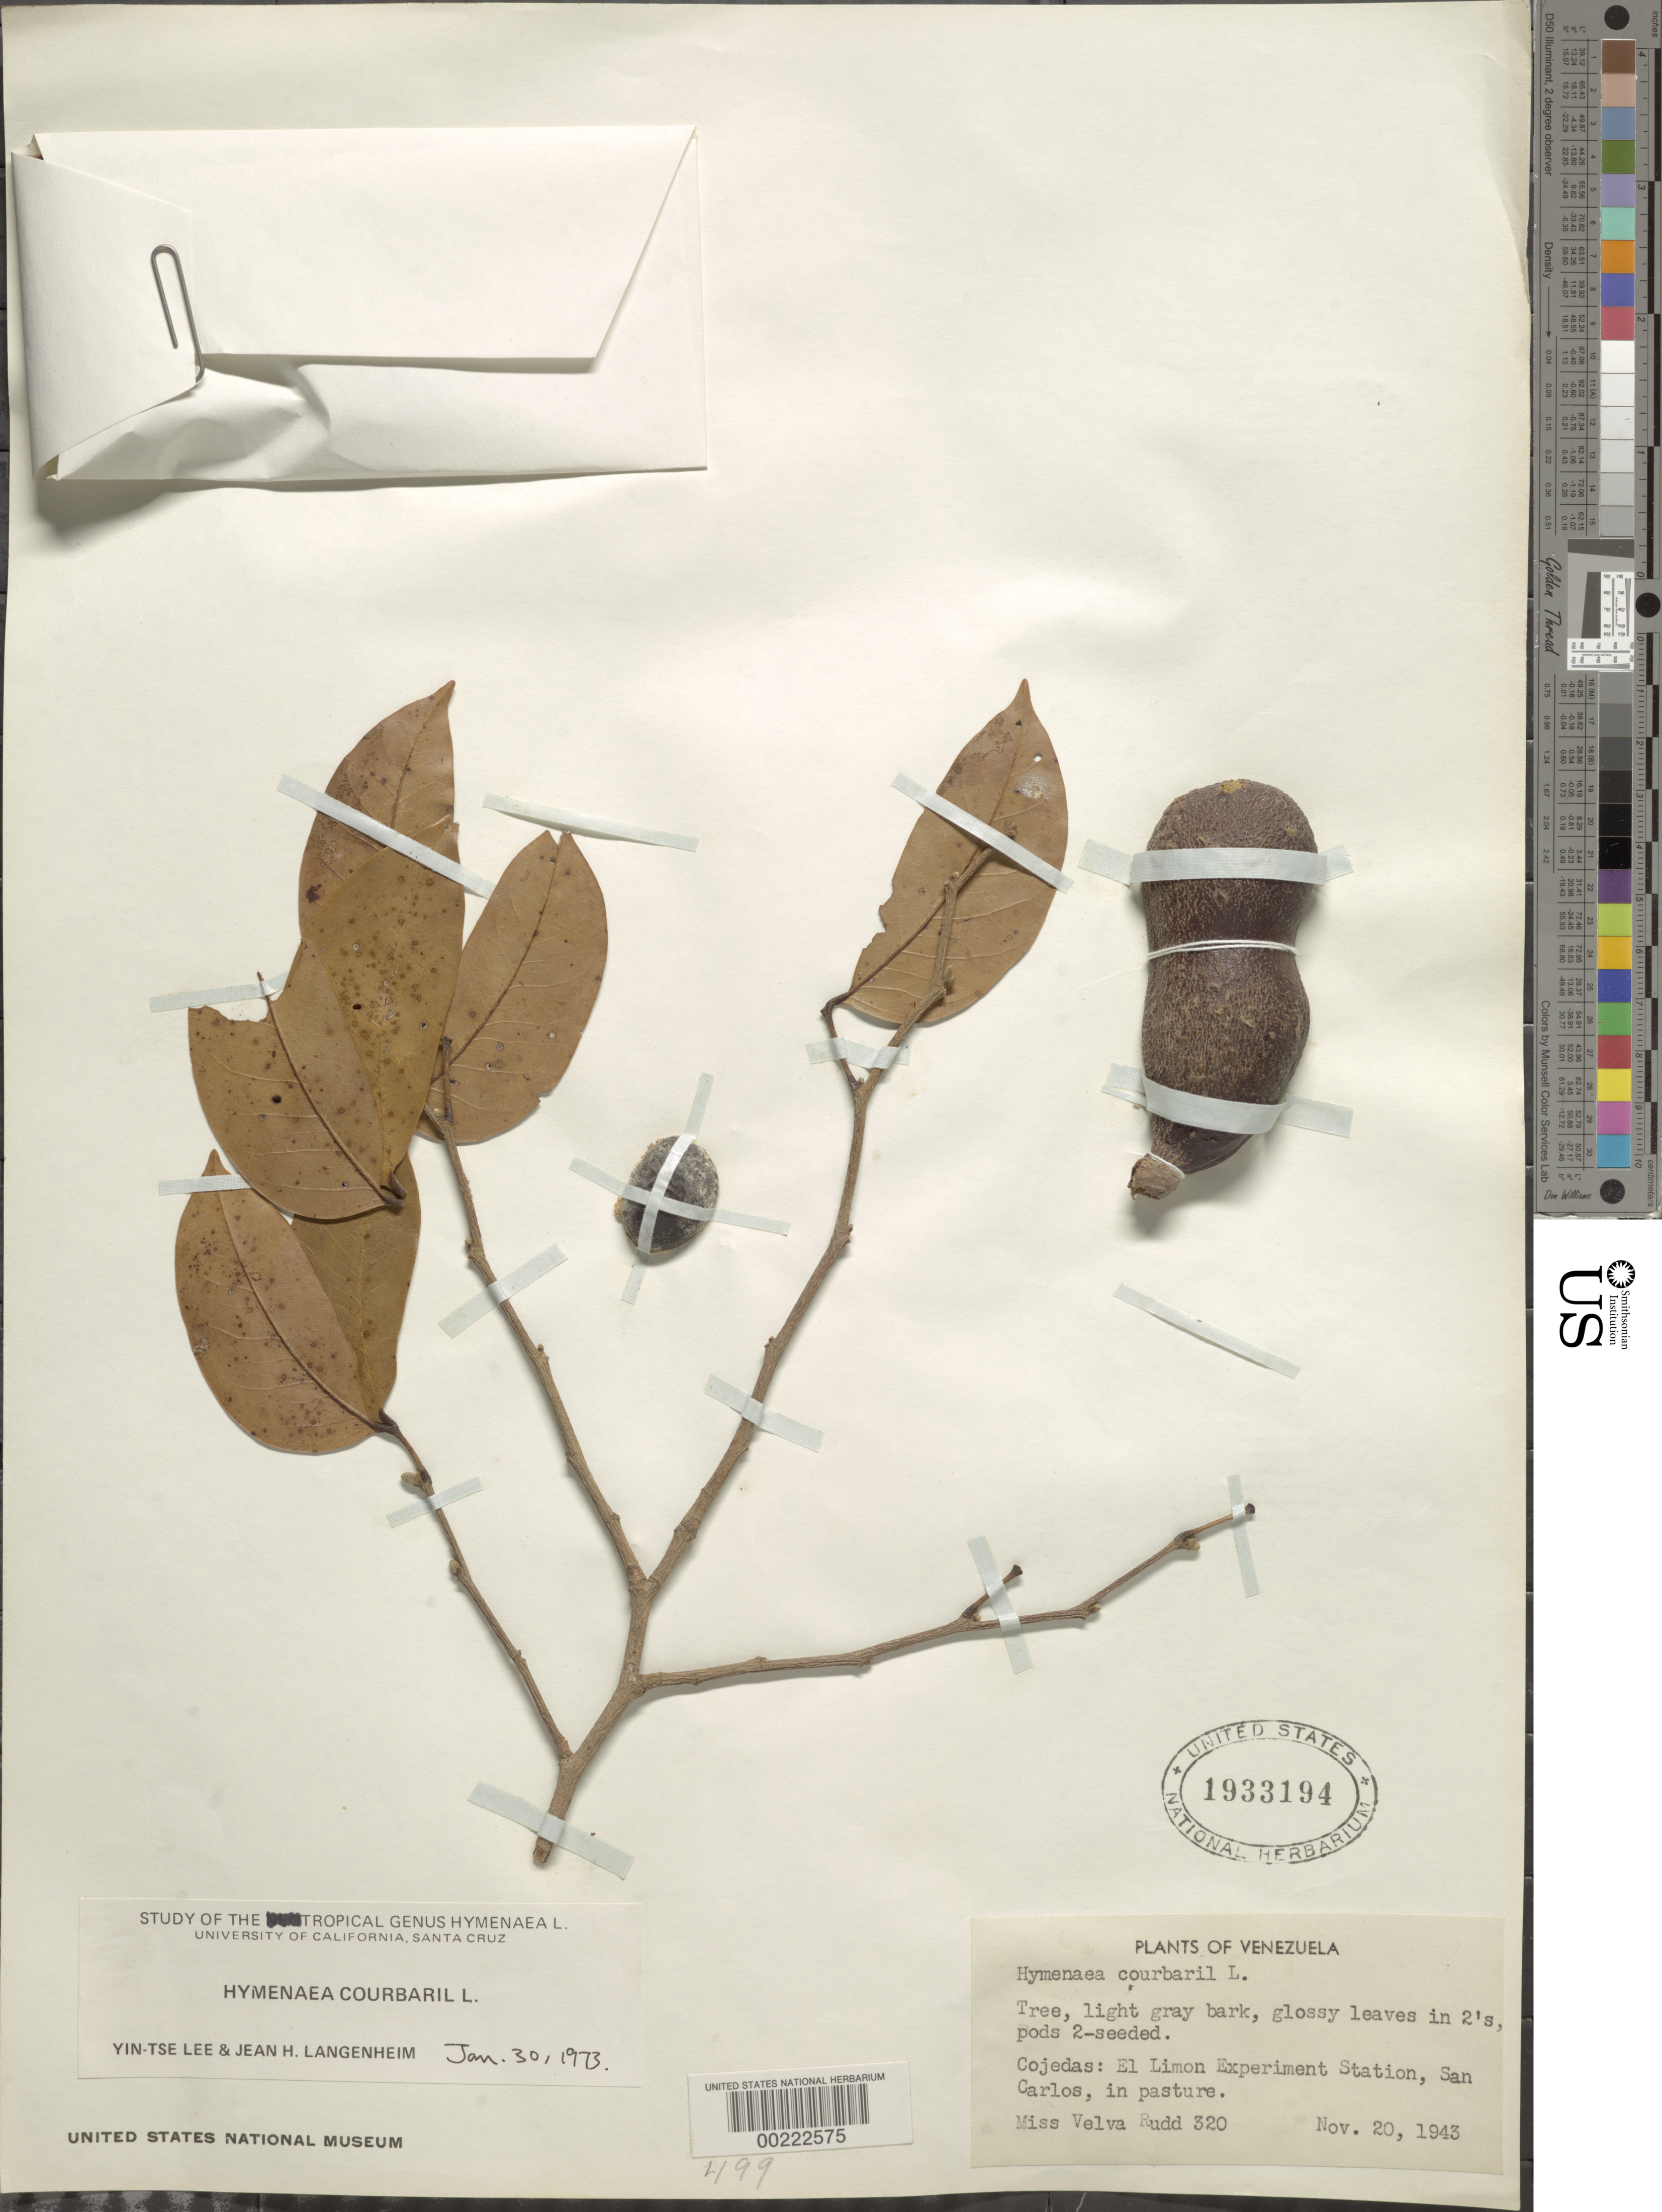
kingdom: Plantae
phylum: Tracheophyta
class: Magnoliopsida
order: Fabales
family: Fabaceae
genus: Hymenaea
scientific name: Hymenaea courbaril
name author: L.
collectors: V. E. Rudd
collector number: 320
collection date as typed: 20 Nov 1943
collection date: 1943-11-20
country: Venezuela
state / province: Cojedes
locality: El limon experiment station, san carlos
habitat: Pasture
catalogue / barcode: US 1933194